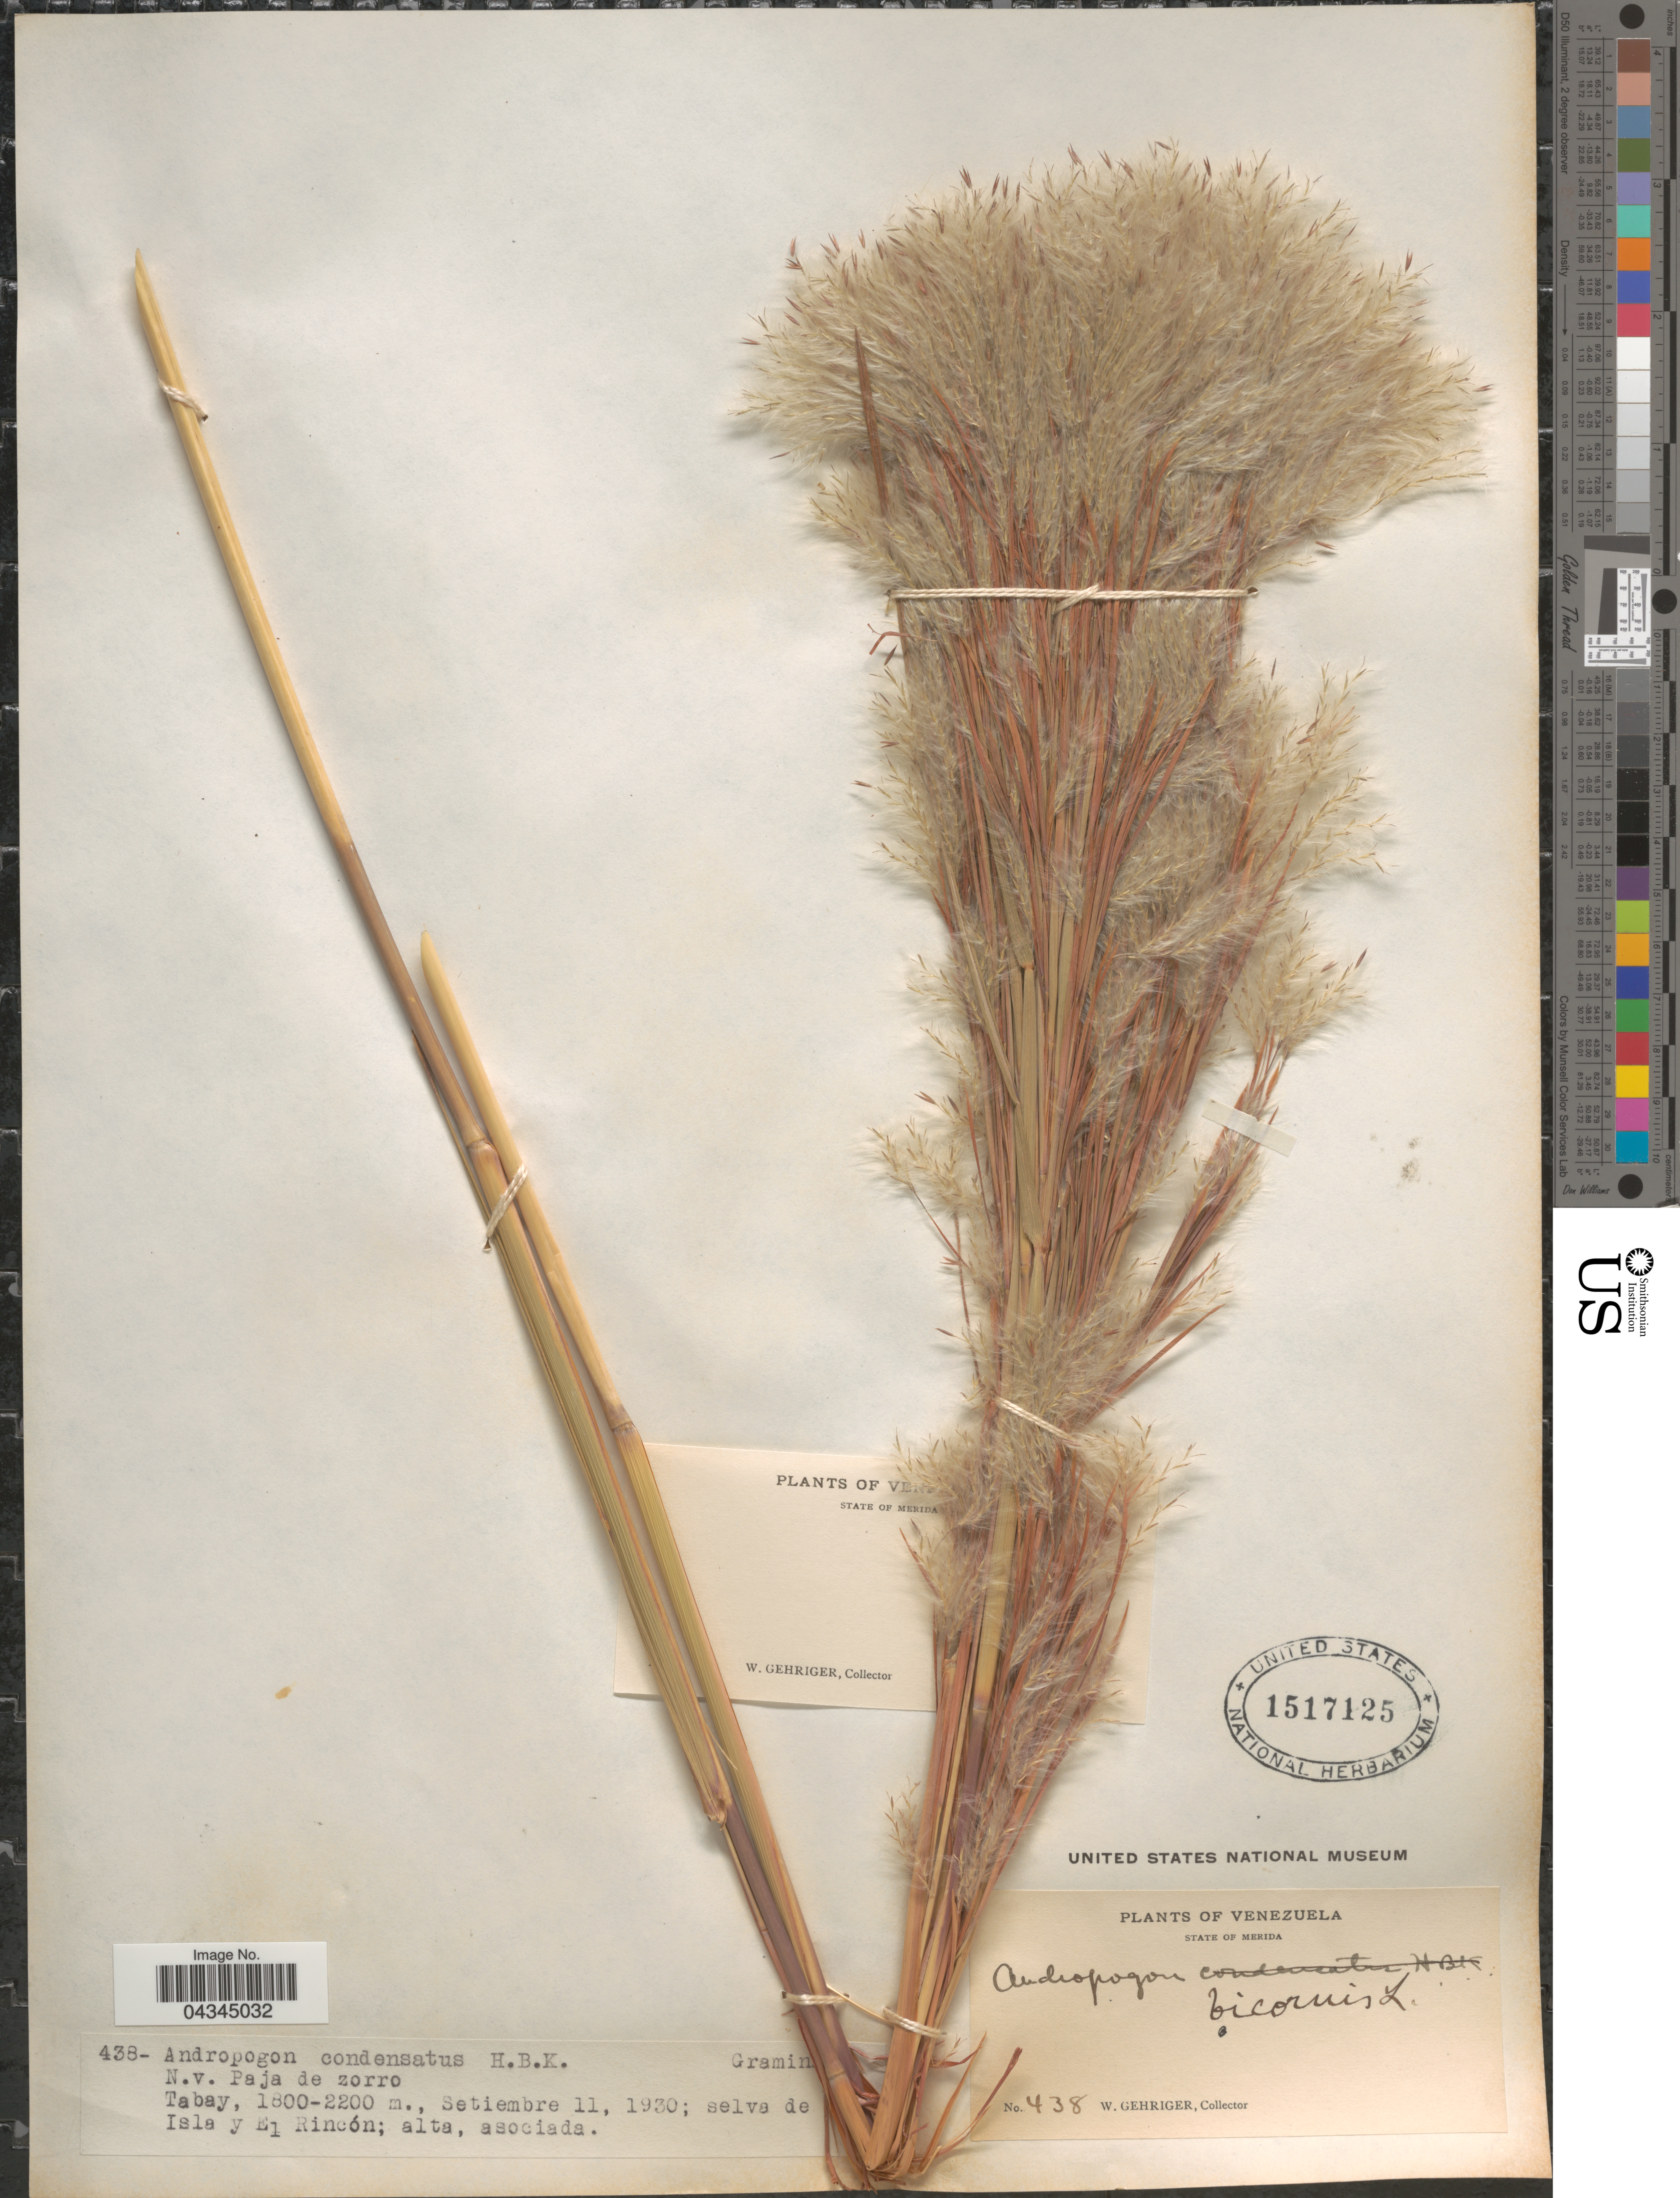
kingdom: Plantae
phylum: Tracheophyta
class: Liliopsida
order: Poales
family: Poaceae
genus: Andropogon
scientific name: Andropogon bicornis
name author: L.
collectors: W. Gehriger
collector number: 438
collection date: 1930-09-11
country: Venezuela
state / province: Merida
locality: Tabay, selva de Isle y El Rincón.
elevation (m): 1800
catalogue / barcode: US 1517125